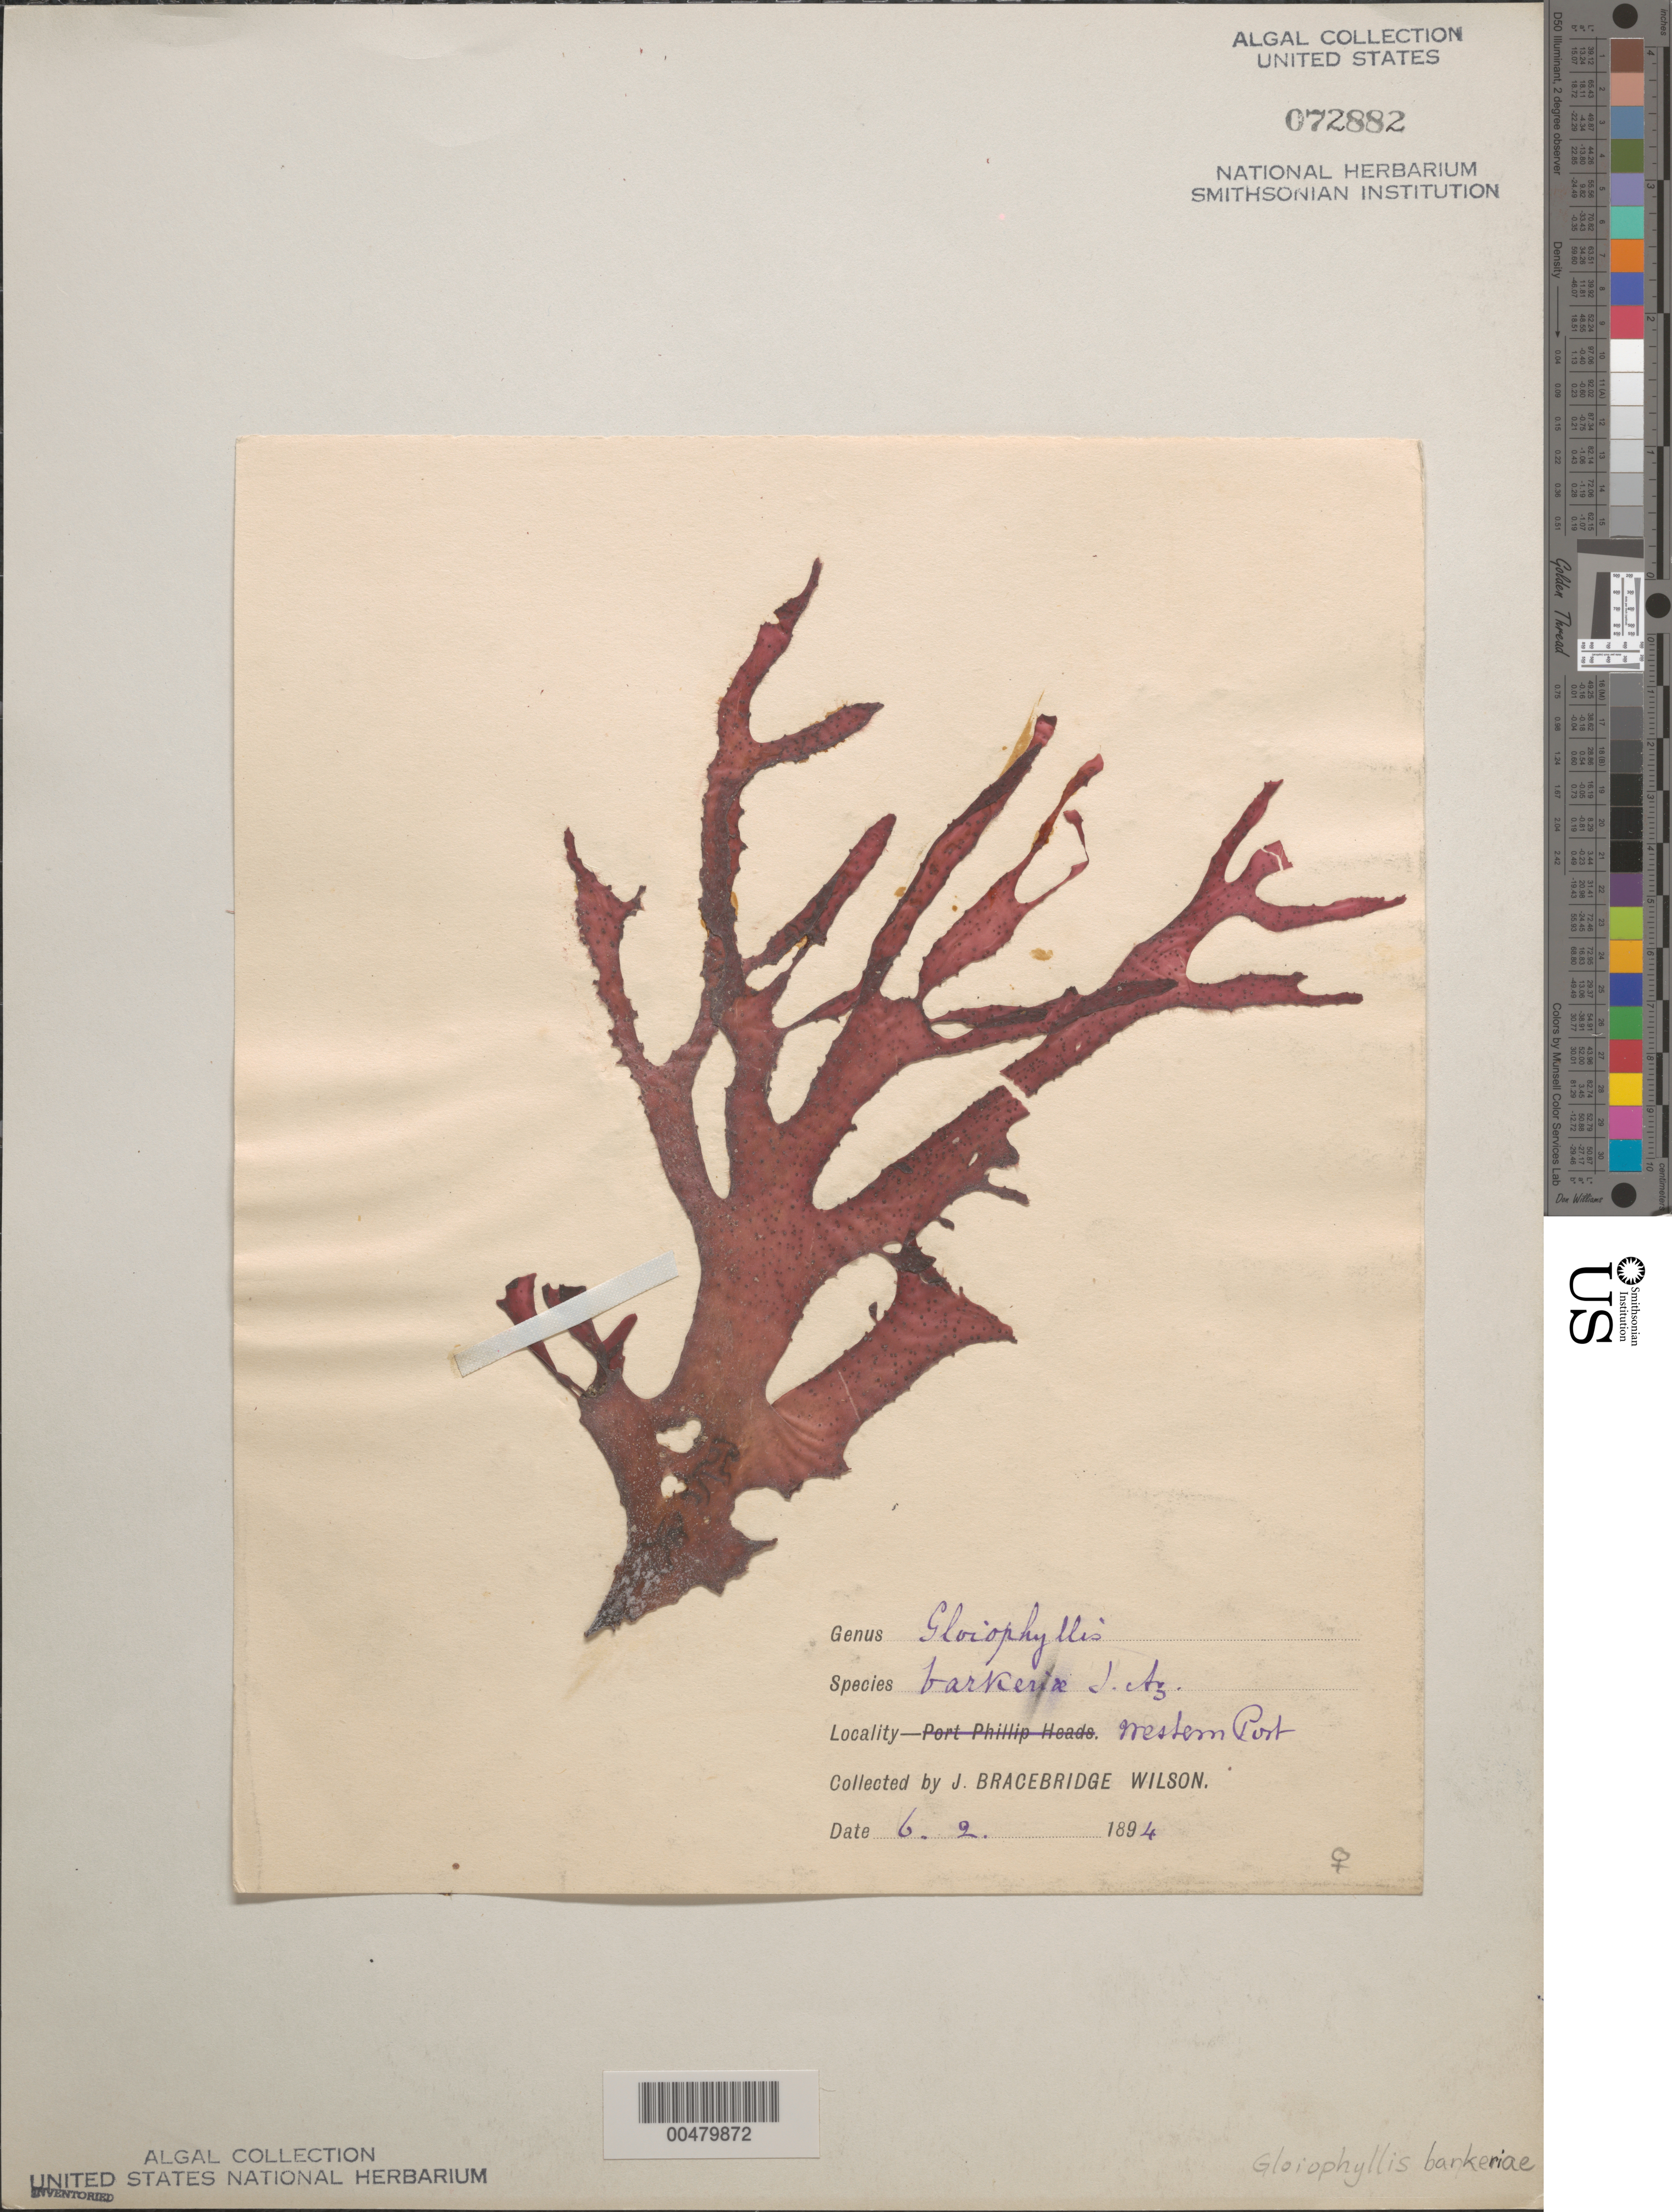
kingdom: Plantae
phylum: Rhodophyta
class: Florideophyceae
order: Gigartinales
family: Cystocloniaceae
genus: Gloiophyllis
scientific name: Gloiophyllis barkeriae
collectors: J. B. Wilson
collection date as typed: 06 Feb 1894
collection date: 1894-02-06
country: Australia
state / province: Victoria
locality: Western Port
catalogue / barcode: US 72882